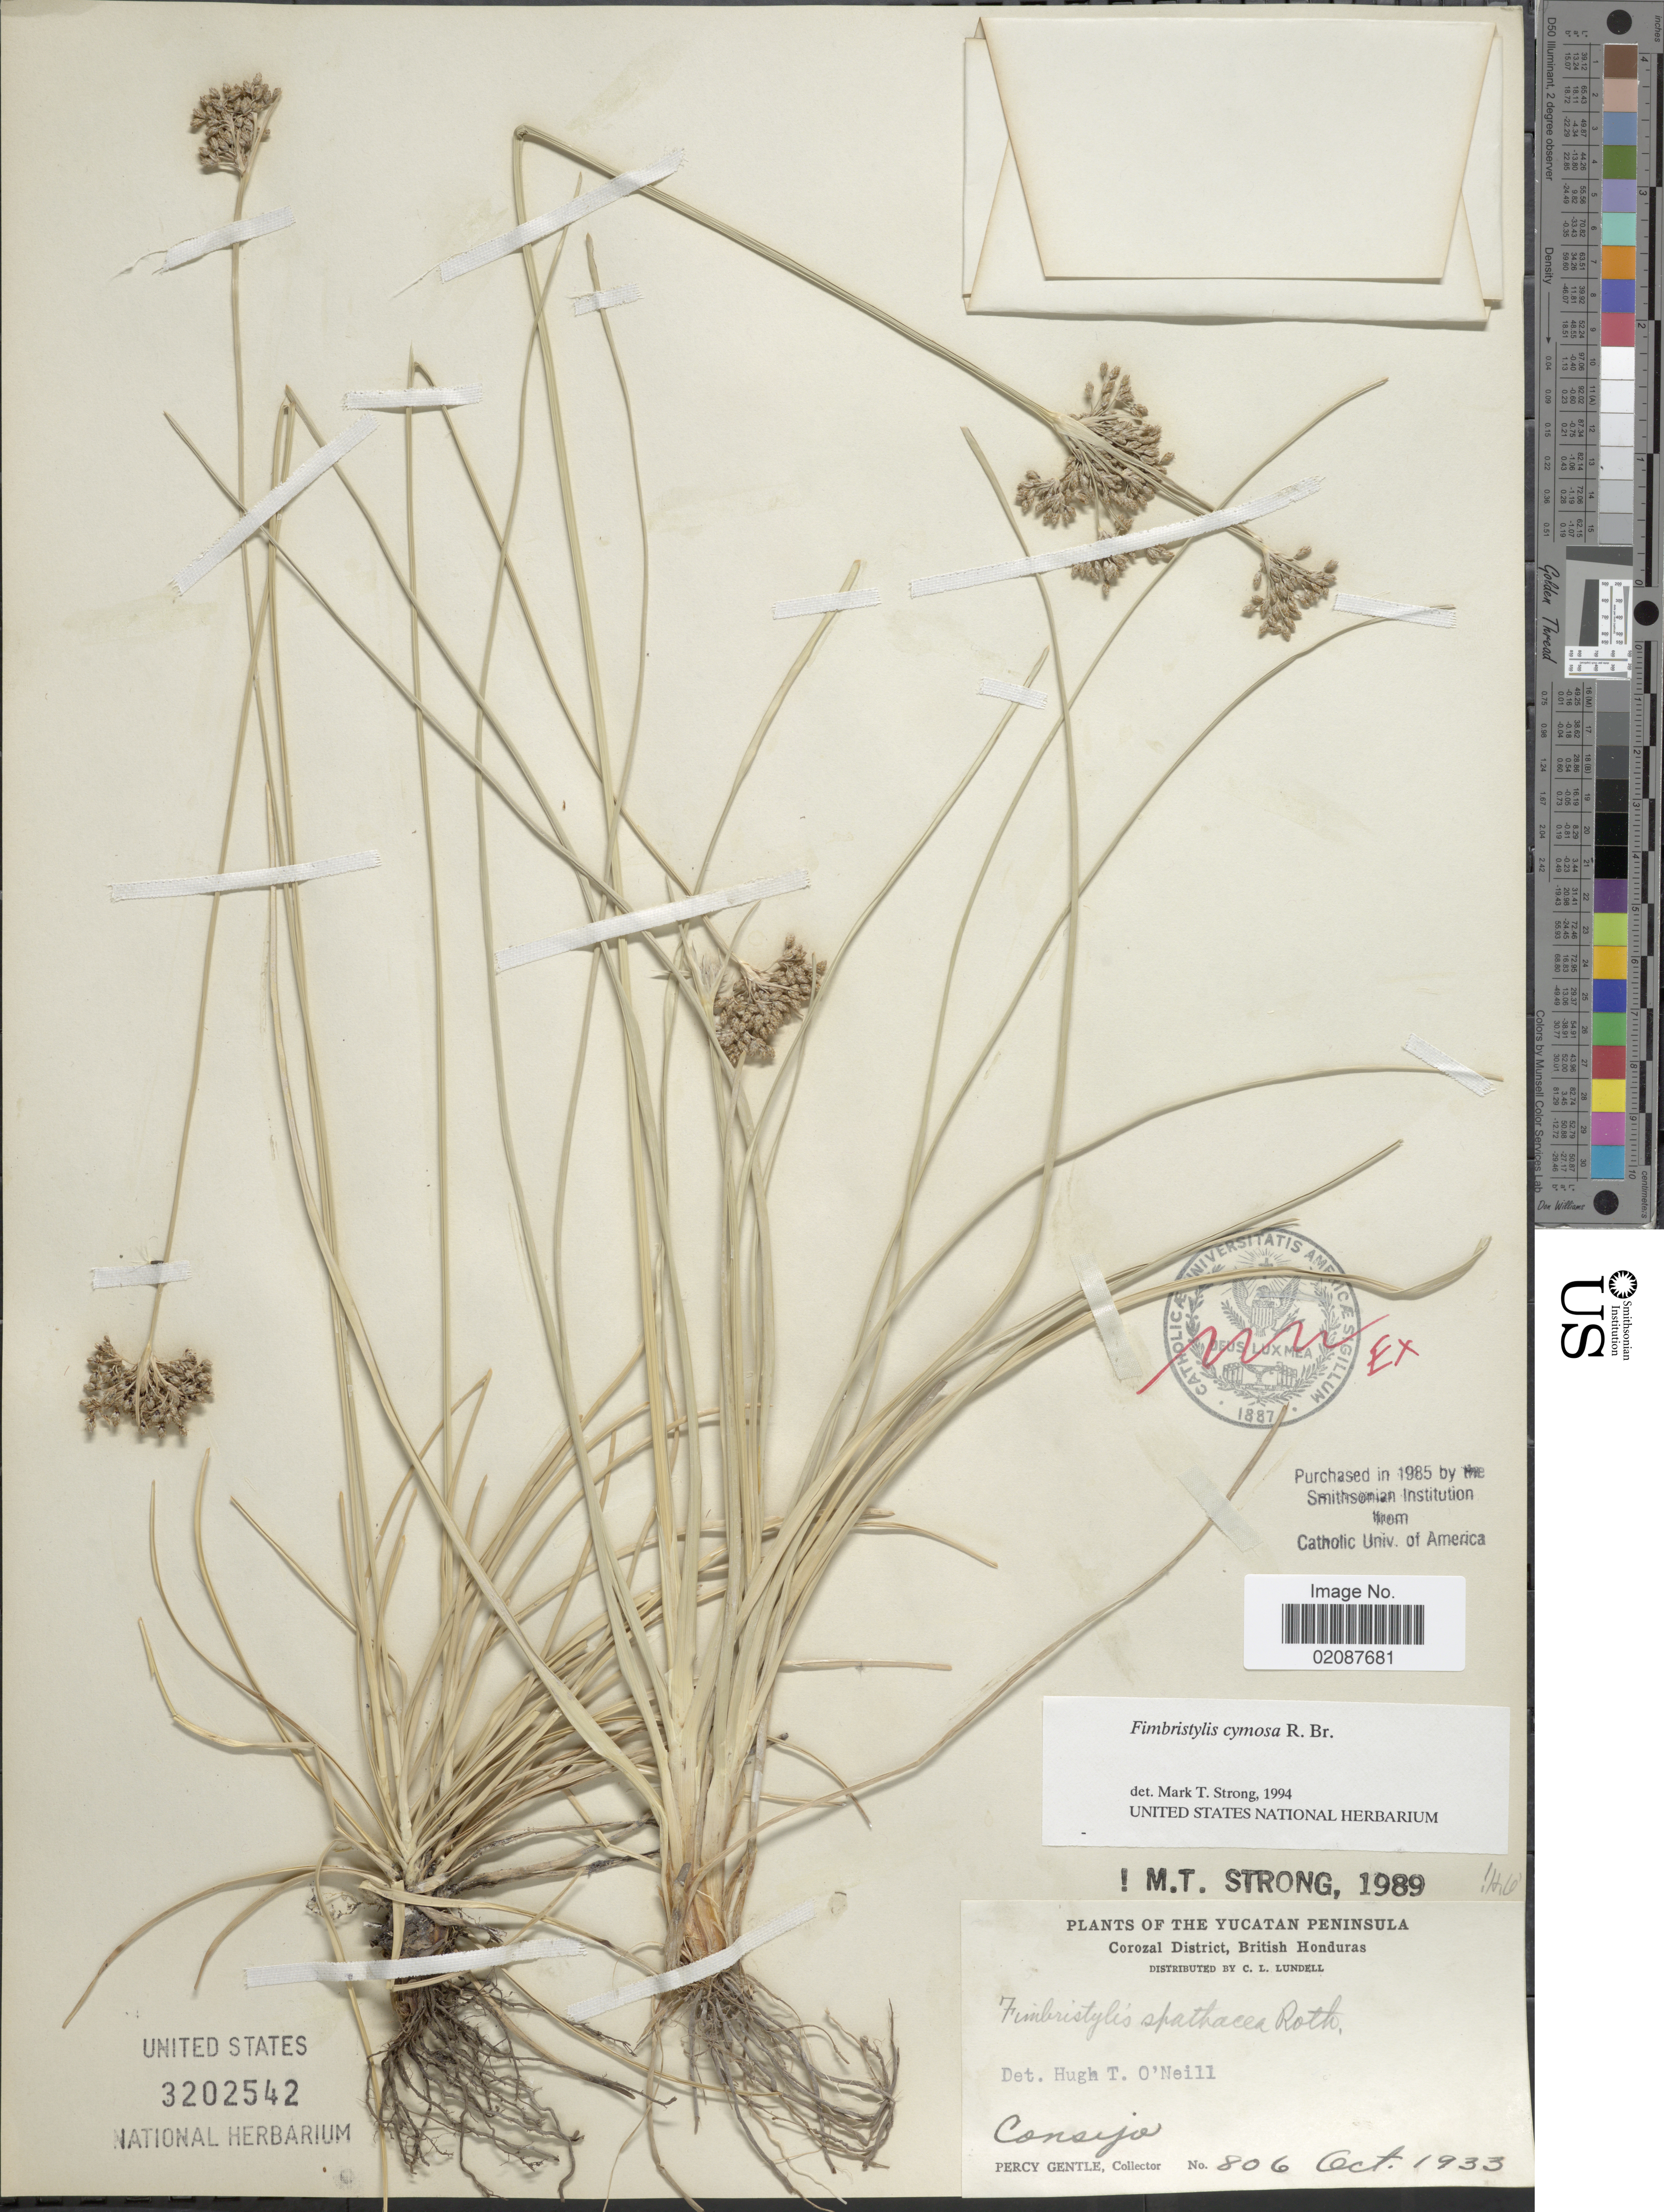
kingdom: Plantae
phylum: Tracheophyta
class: Liliopsida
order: Poales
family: Cyperaceae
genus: Fimbristylis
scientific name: Fimbristylis cymosa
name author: R. Br.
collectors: P. H. Gentle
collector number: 806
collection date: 1933-10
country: Belize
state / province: Corozal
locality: The Yucatan Peninsula, Consejo.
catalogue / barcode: US 3202542